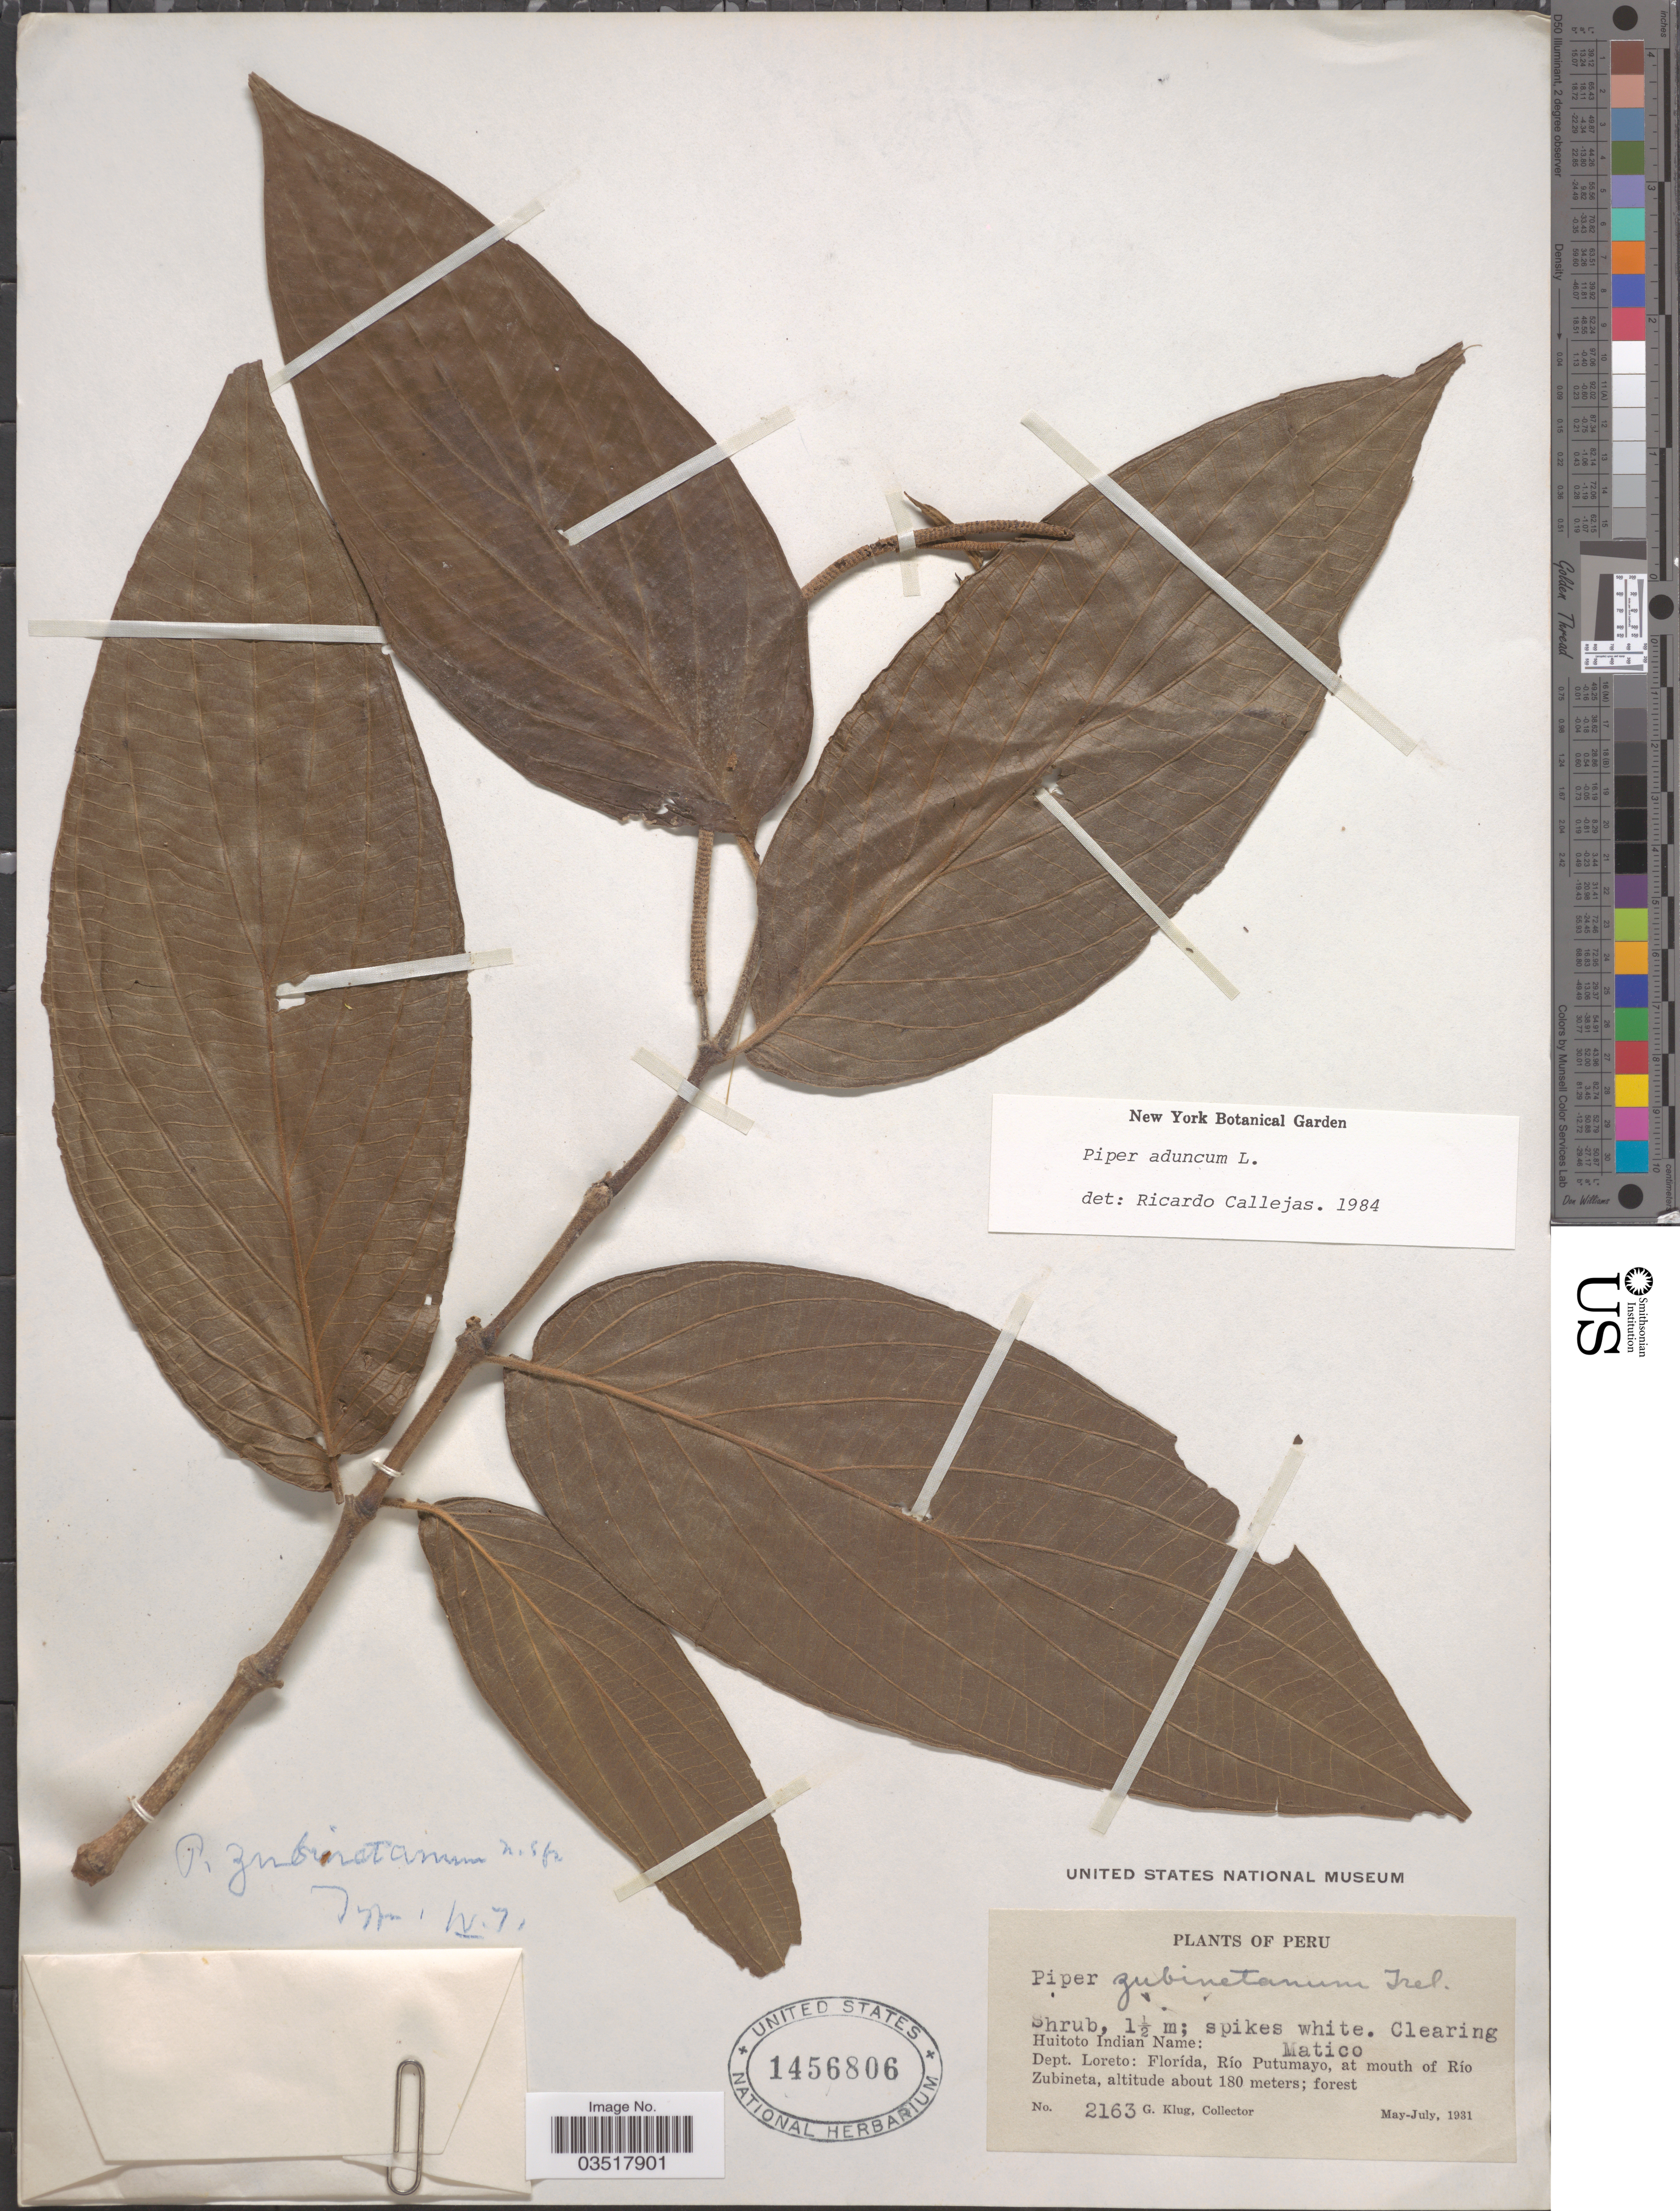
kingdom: Plantae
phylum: Tracheophyta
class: Magnoliopsida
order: Piperales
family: Piperaceae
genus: Piper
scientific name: Piper aduncum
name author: L.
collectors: G. Klug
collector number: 2163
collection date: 1931-05/1931-07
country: Peru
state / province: Loreto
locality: Dept. Loreto: Florída, Río Putumayo, at mouth of Río Zubineta.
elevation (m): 180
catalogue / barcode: US 1456806